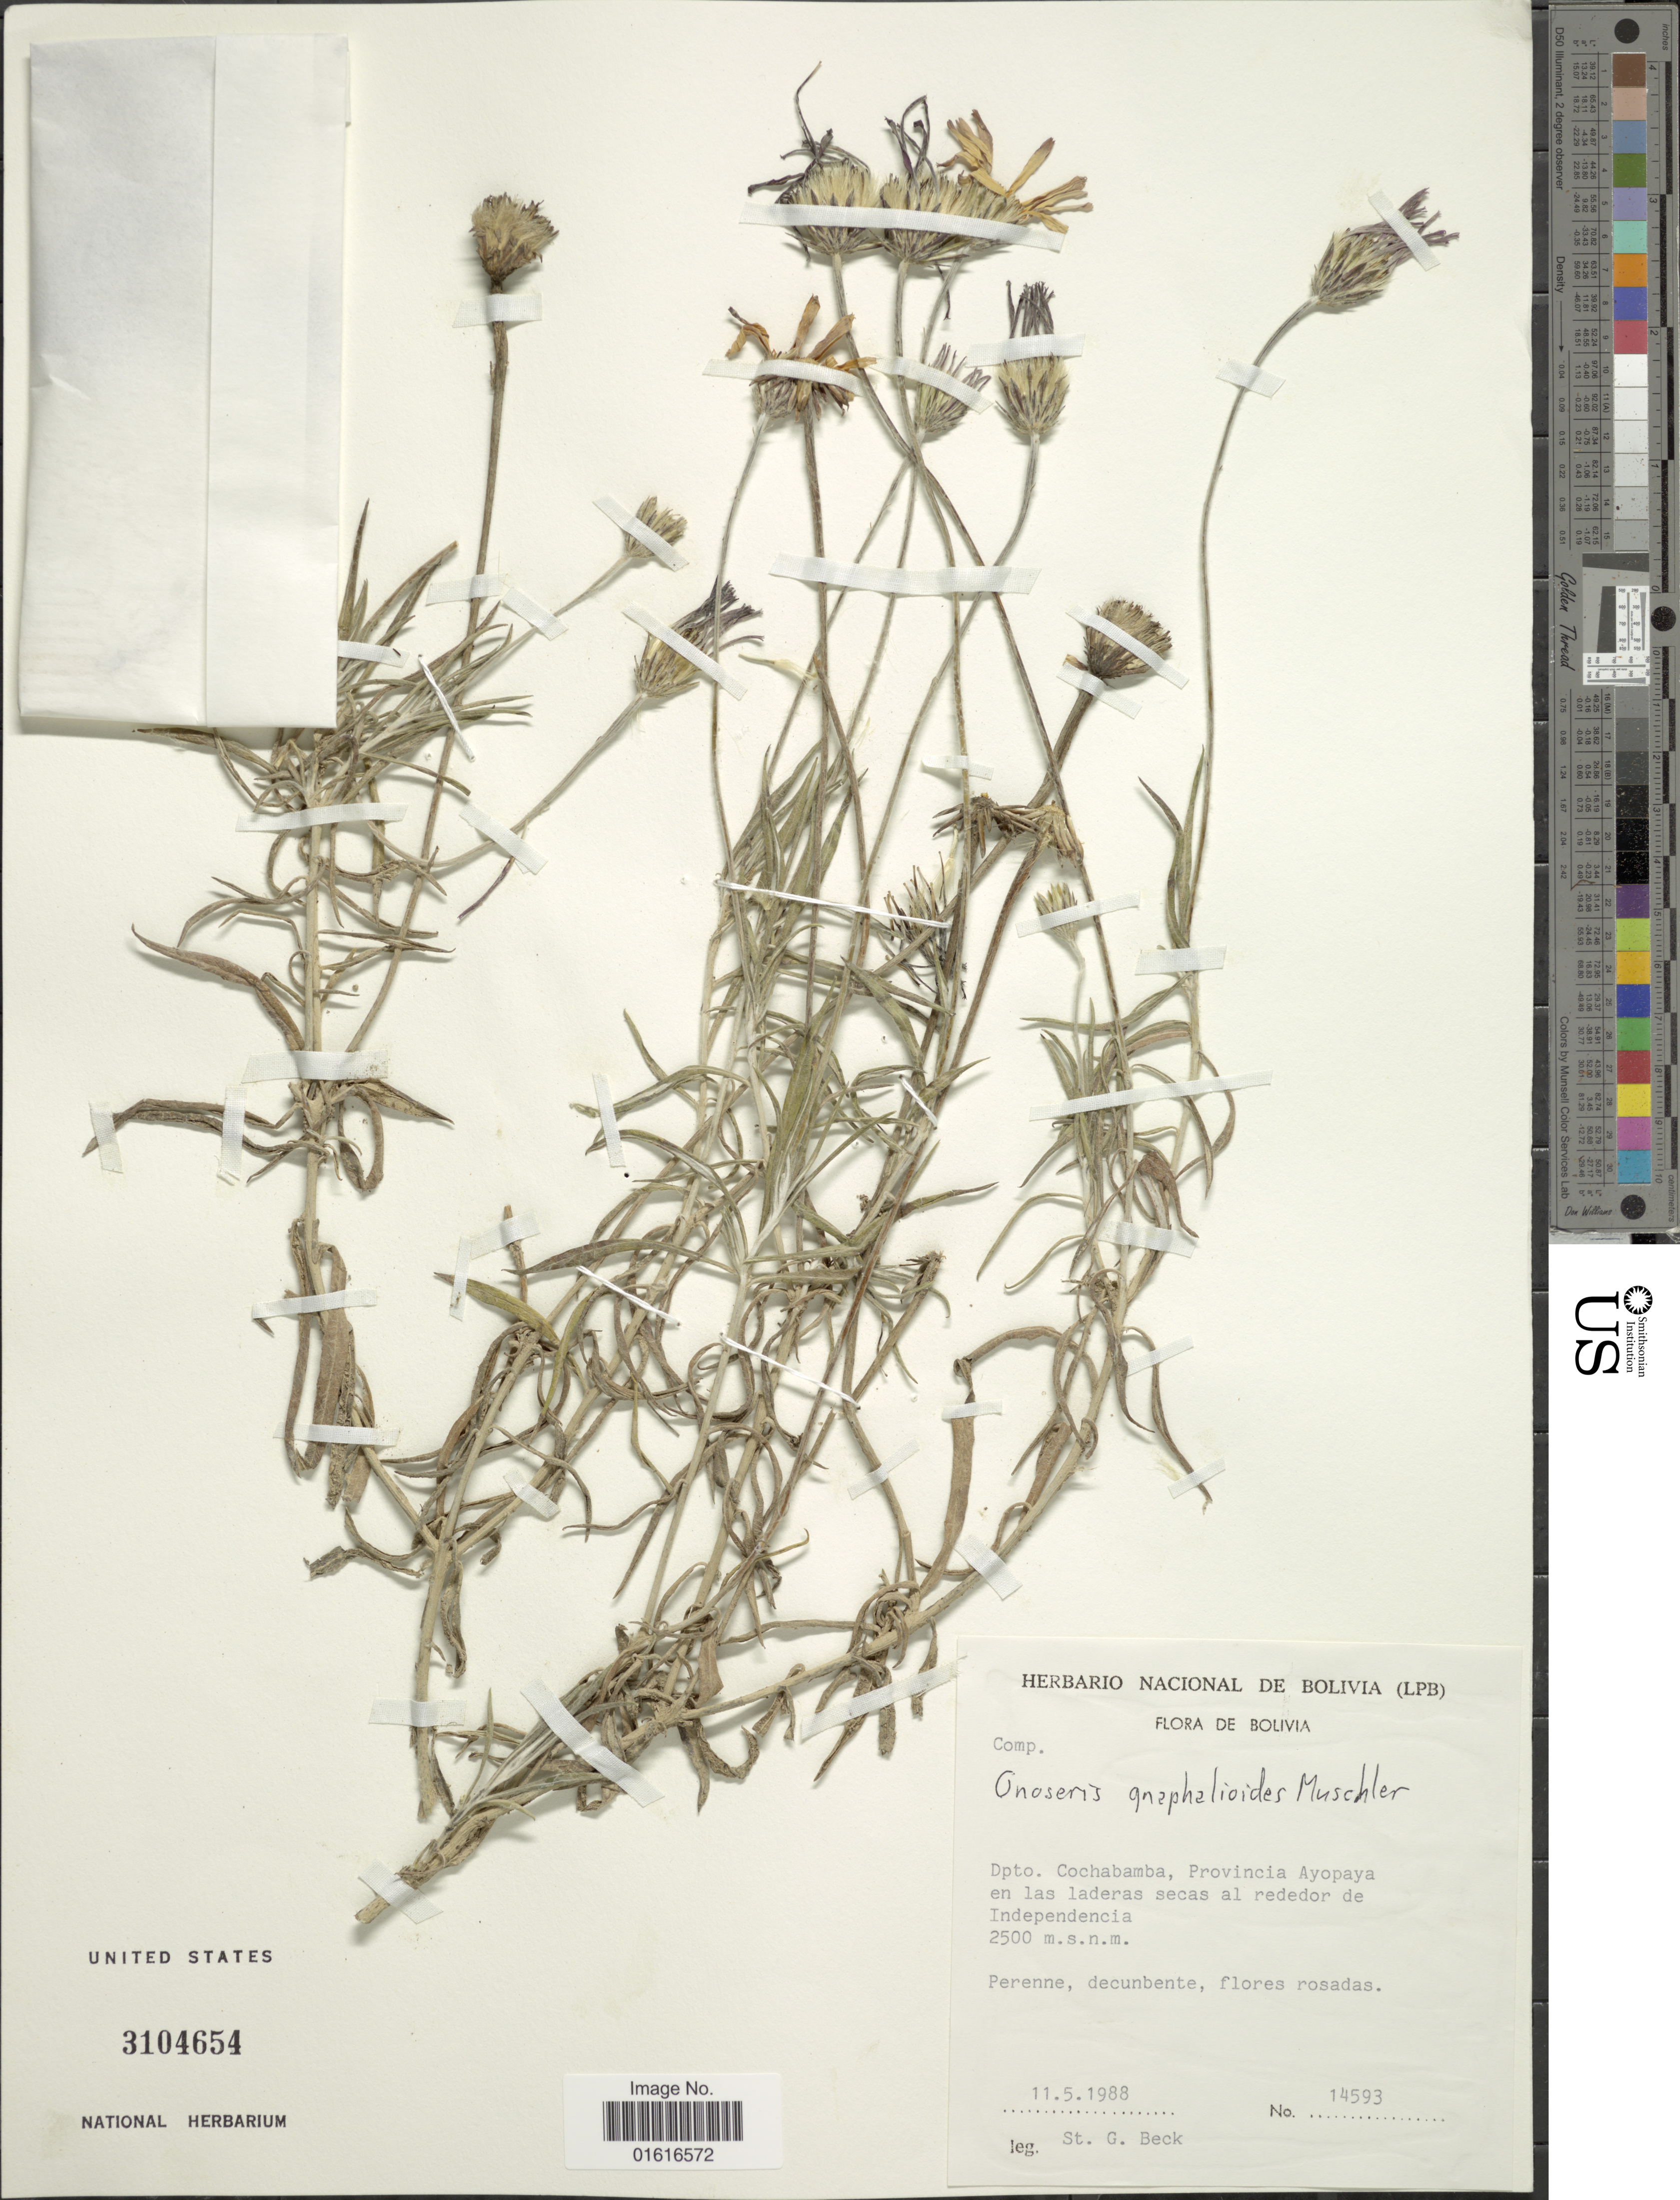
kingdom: Plantae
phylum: Tracheophyta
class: Magnoliopsida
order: Asterales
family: Asteraceae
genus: Onoseris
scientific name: Onoseris gnaphalioides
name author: Muschl.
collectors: S. G. Beck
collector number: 14593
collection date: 1988-05-11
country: Bolivia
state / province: Cochabamba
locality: Provincia Ayopaya en las laderas secas al rededor de Independencia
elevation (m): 2500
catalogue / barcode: US 3104654